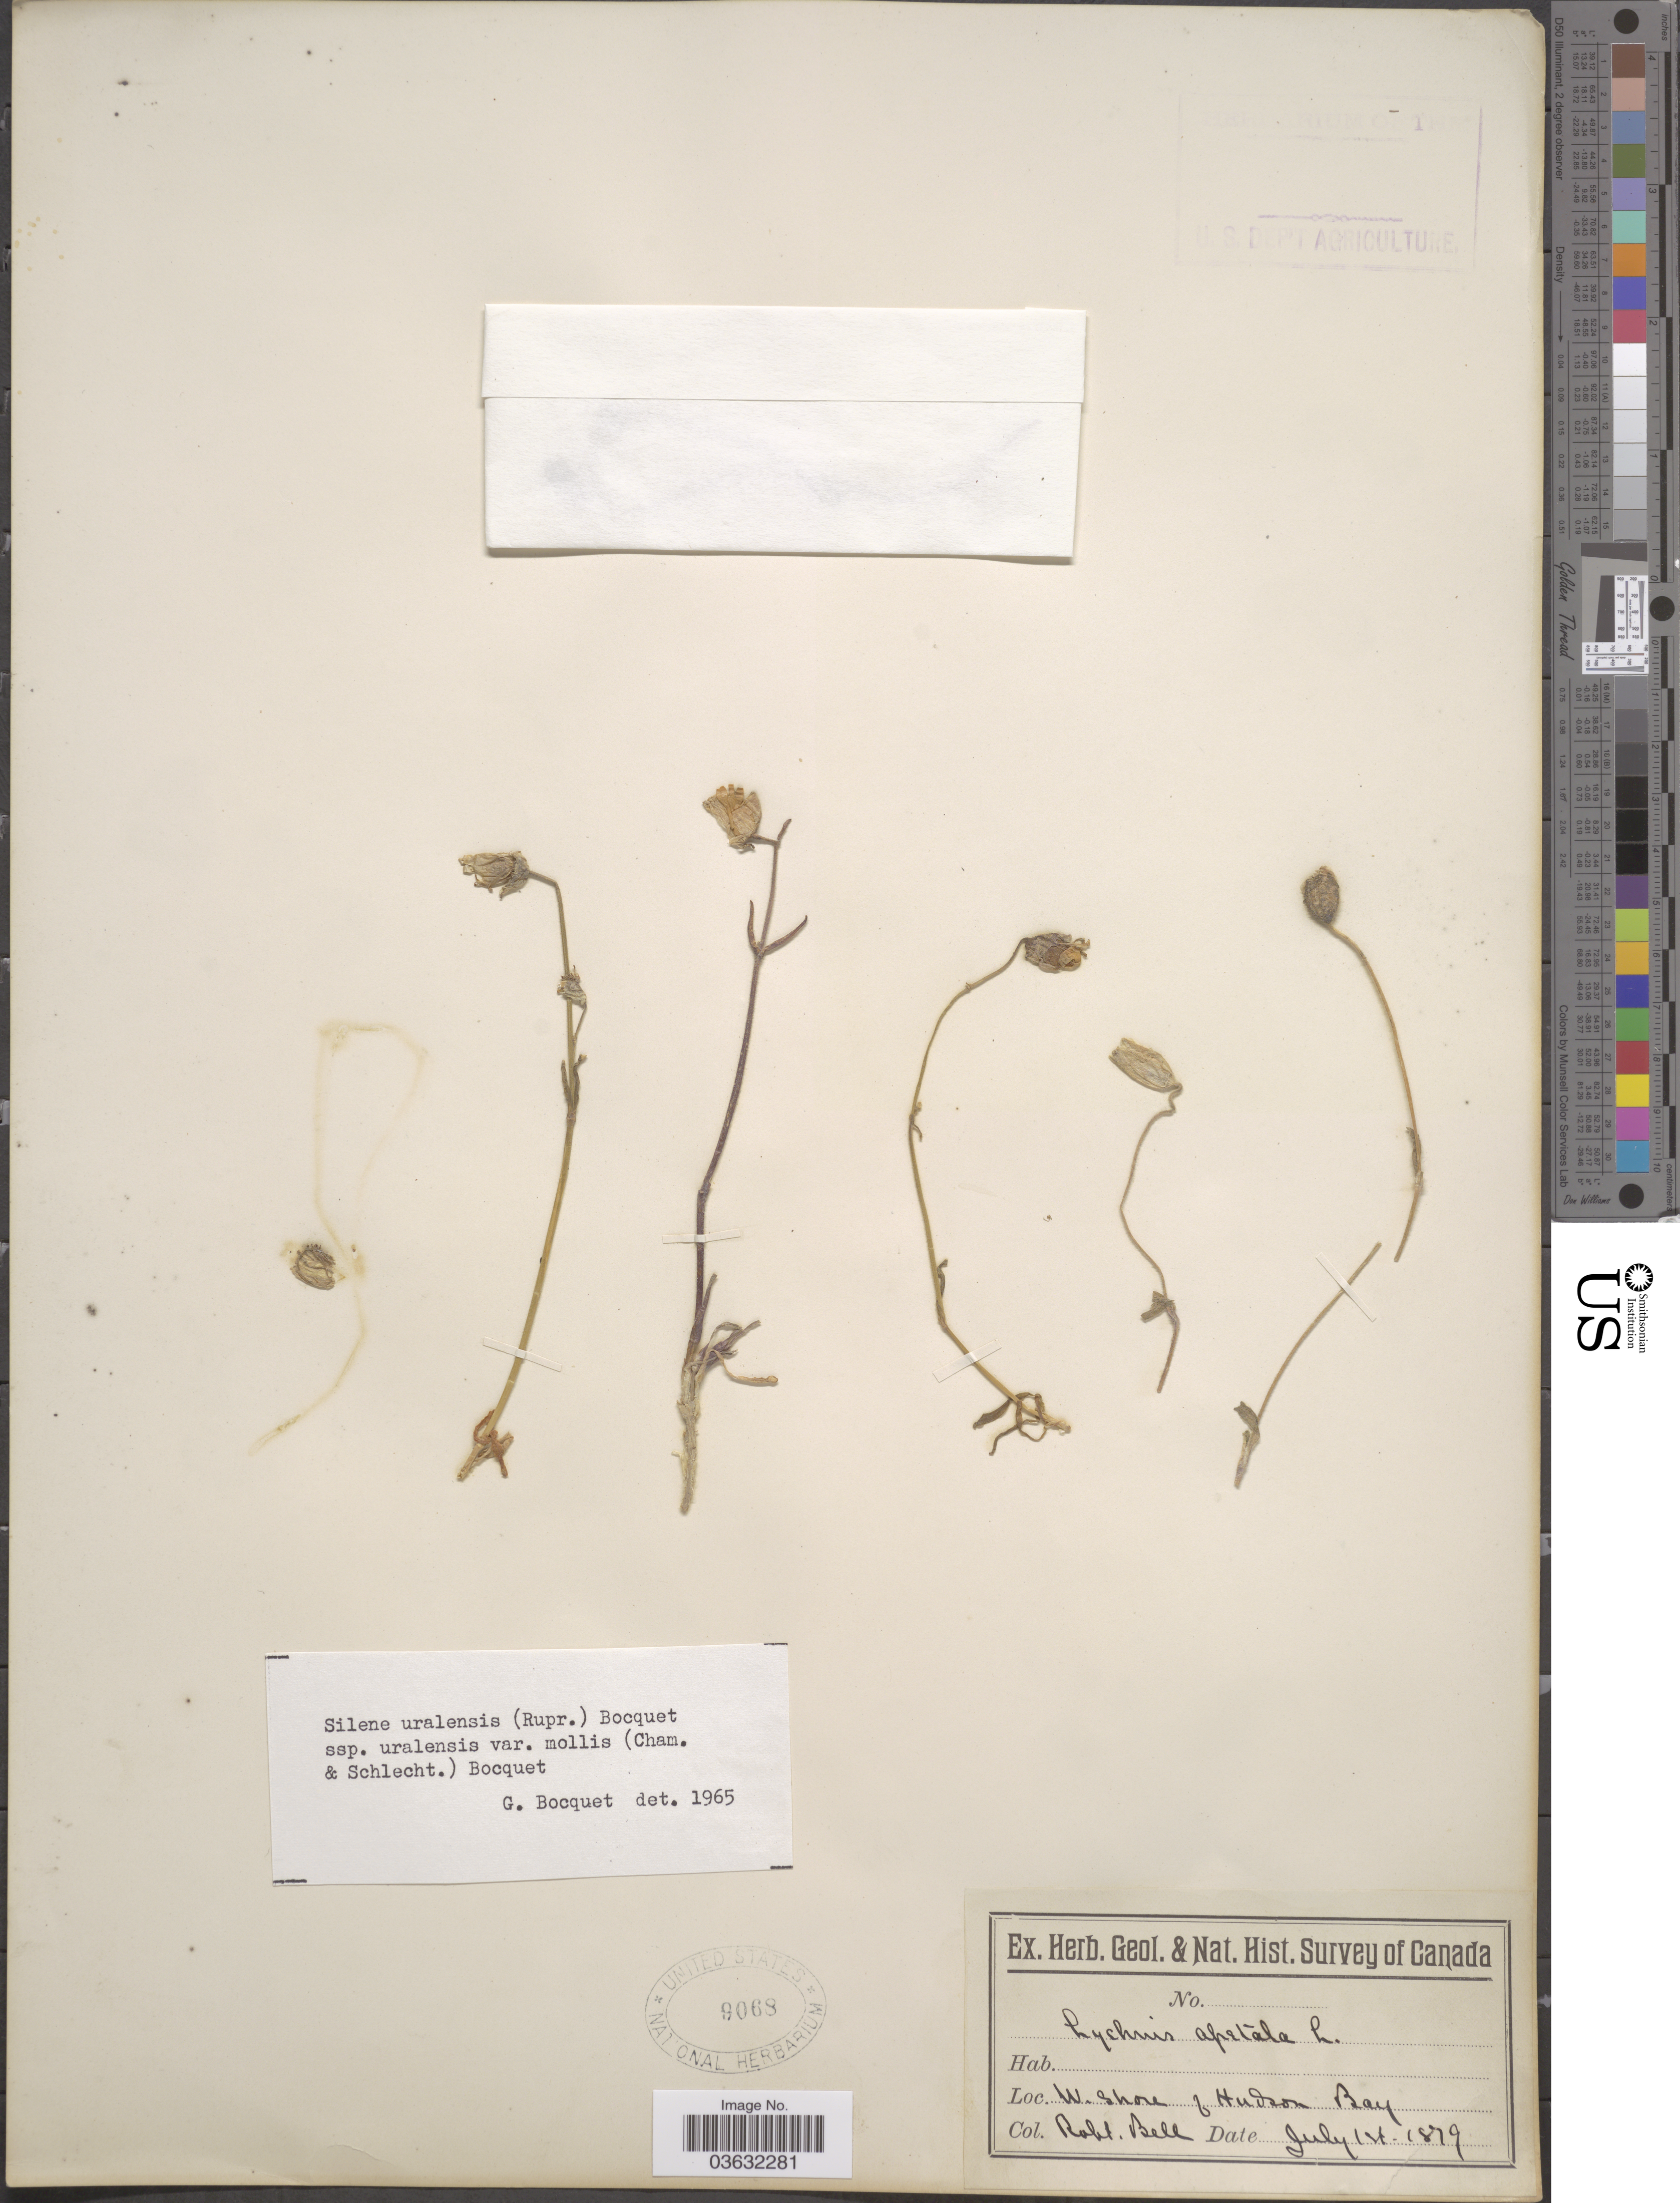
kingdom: Plantae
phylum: Tracheophyta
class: Magnoliopsida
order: Caryophyllales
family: Caryophyllaceae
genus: Silene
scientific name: Silene uralensis var. mollis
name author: (Cham. & Schltdl.) Bocquet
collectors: R. Bell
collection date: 1879-07-01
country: Canada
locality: W. shore of Hudson Bay.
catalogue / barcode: US 9068